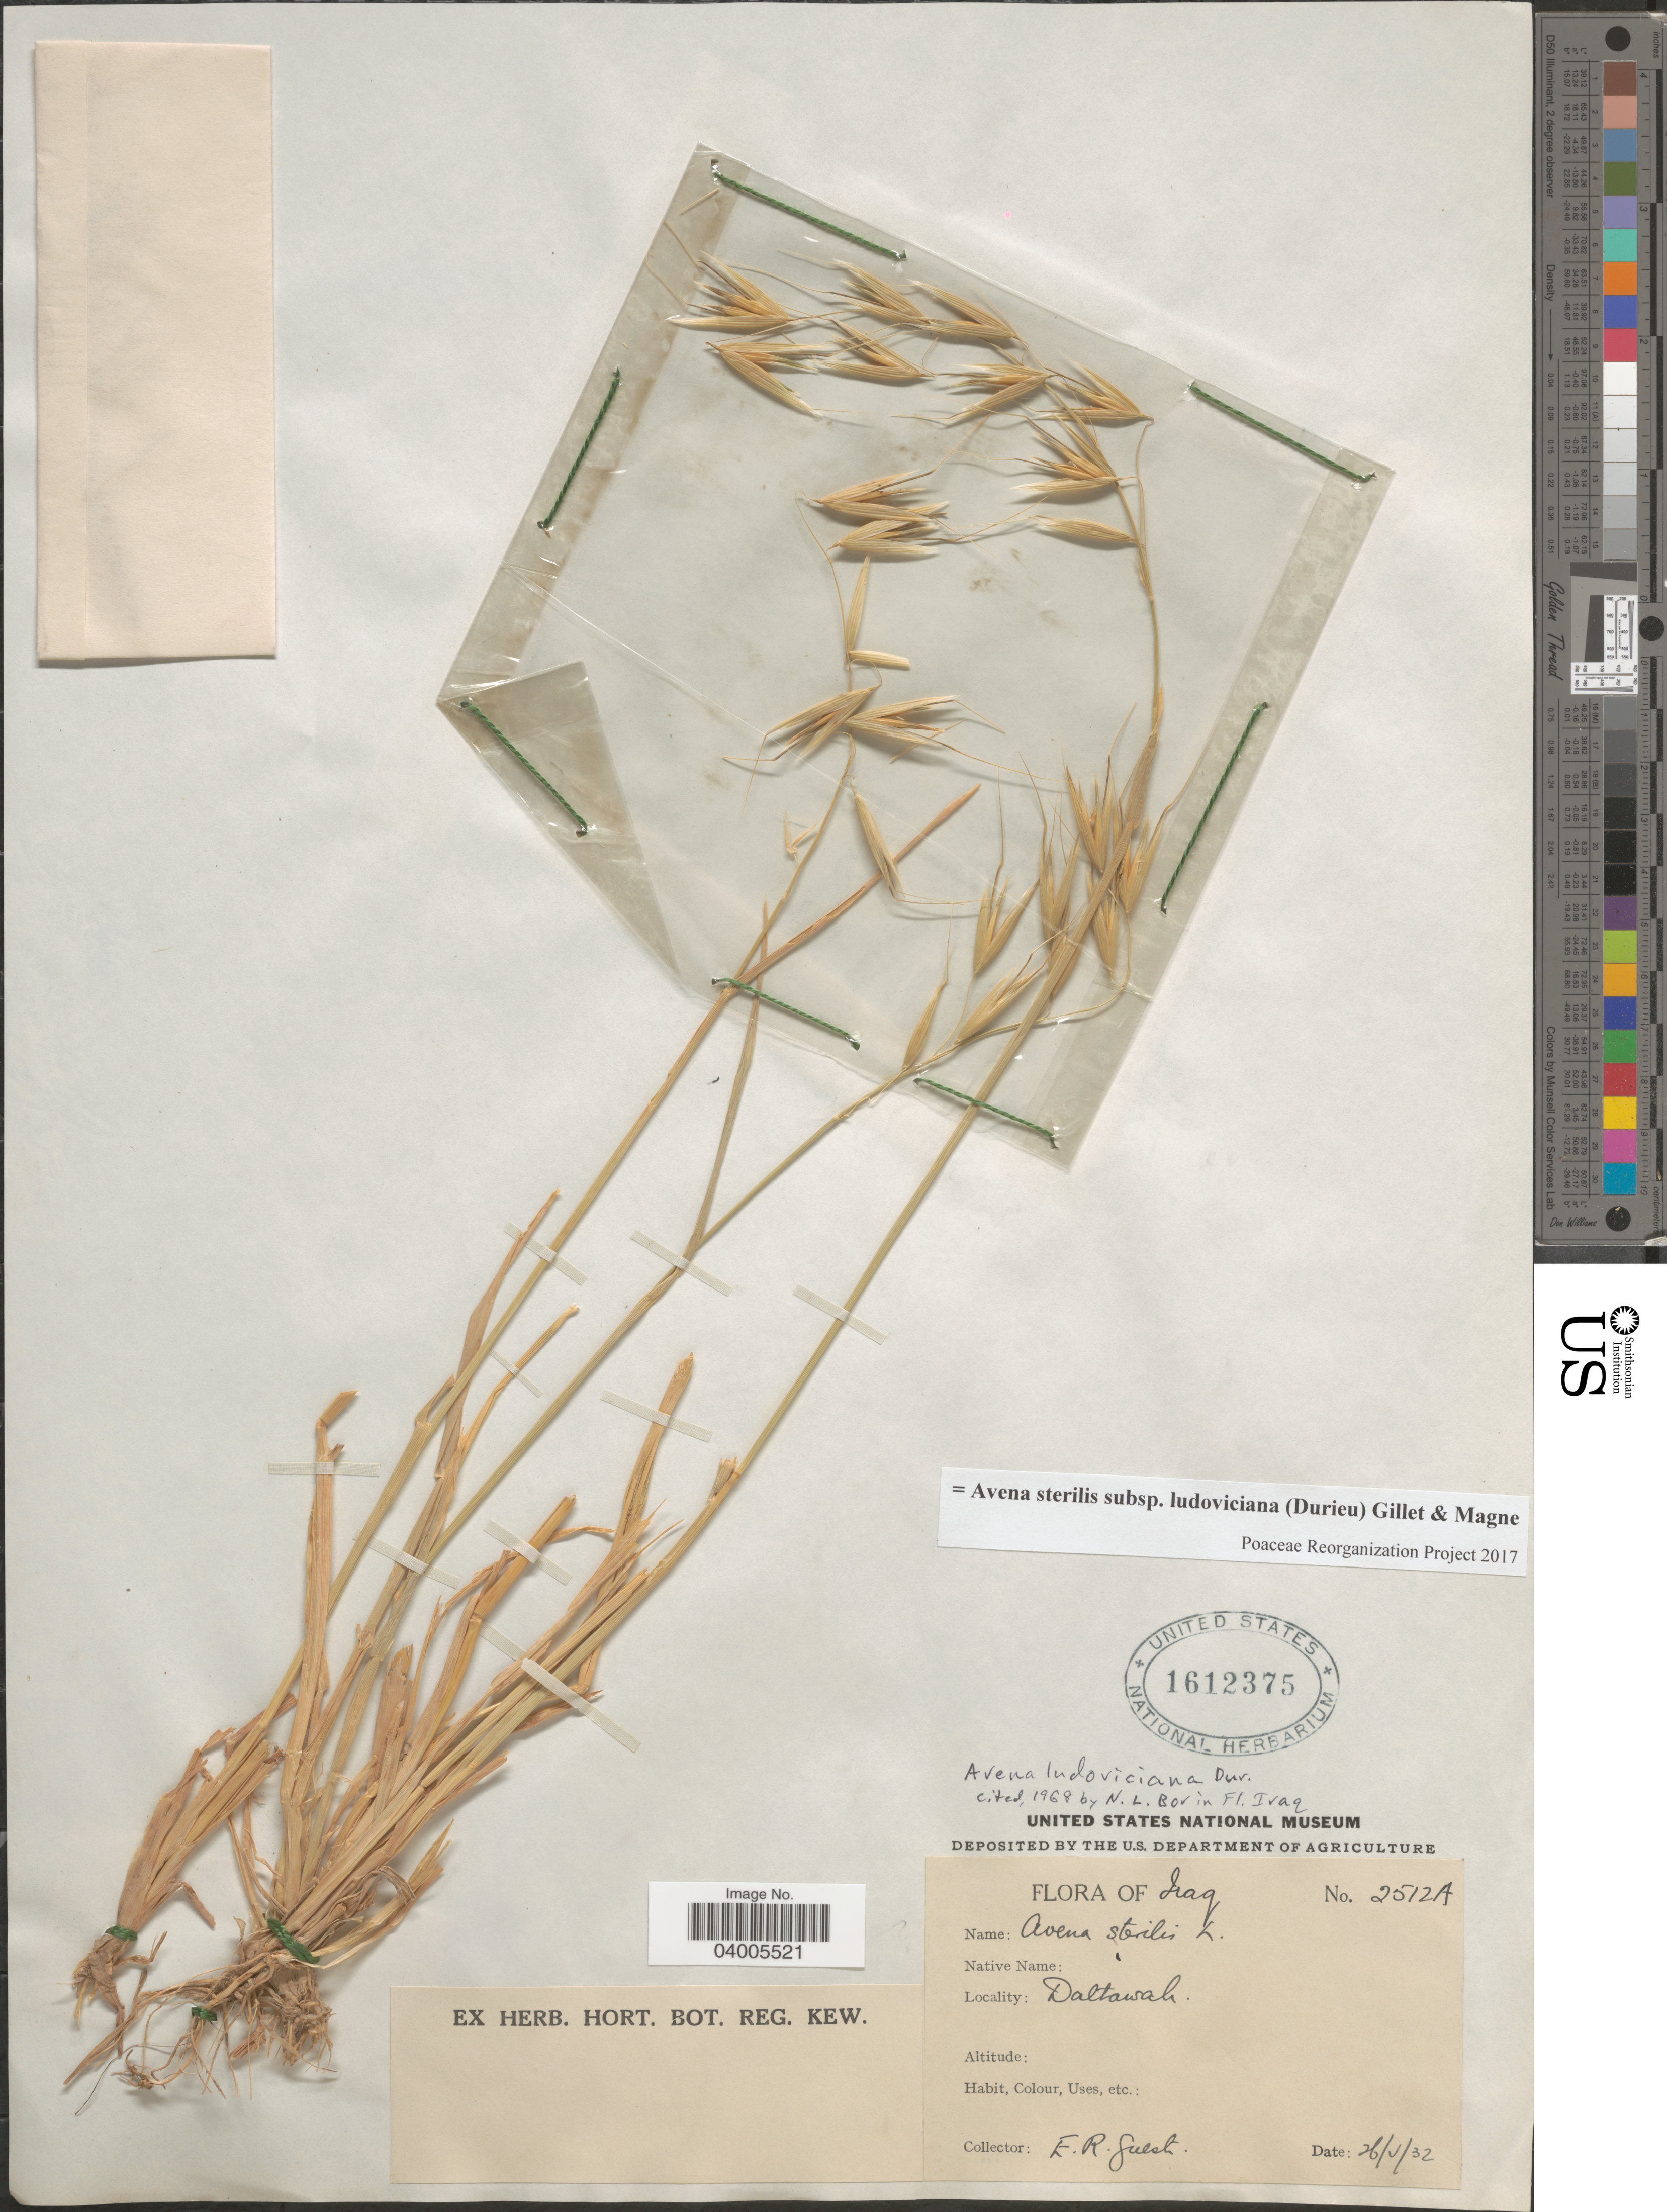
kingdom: Plantae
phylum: Tracheophyta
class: Liliopsida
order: Poales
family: Poaceae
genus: Avena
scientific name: Avena sterilis subsp. ludoviciana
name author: (Durieu) J.M. Gillett & Magne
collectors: E. Guest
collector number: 2512A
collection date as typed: Transcribed d/m/y: 26/5/32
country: Iraq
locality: Daltawah.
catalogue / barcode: US 1612375